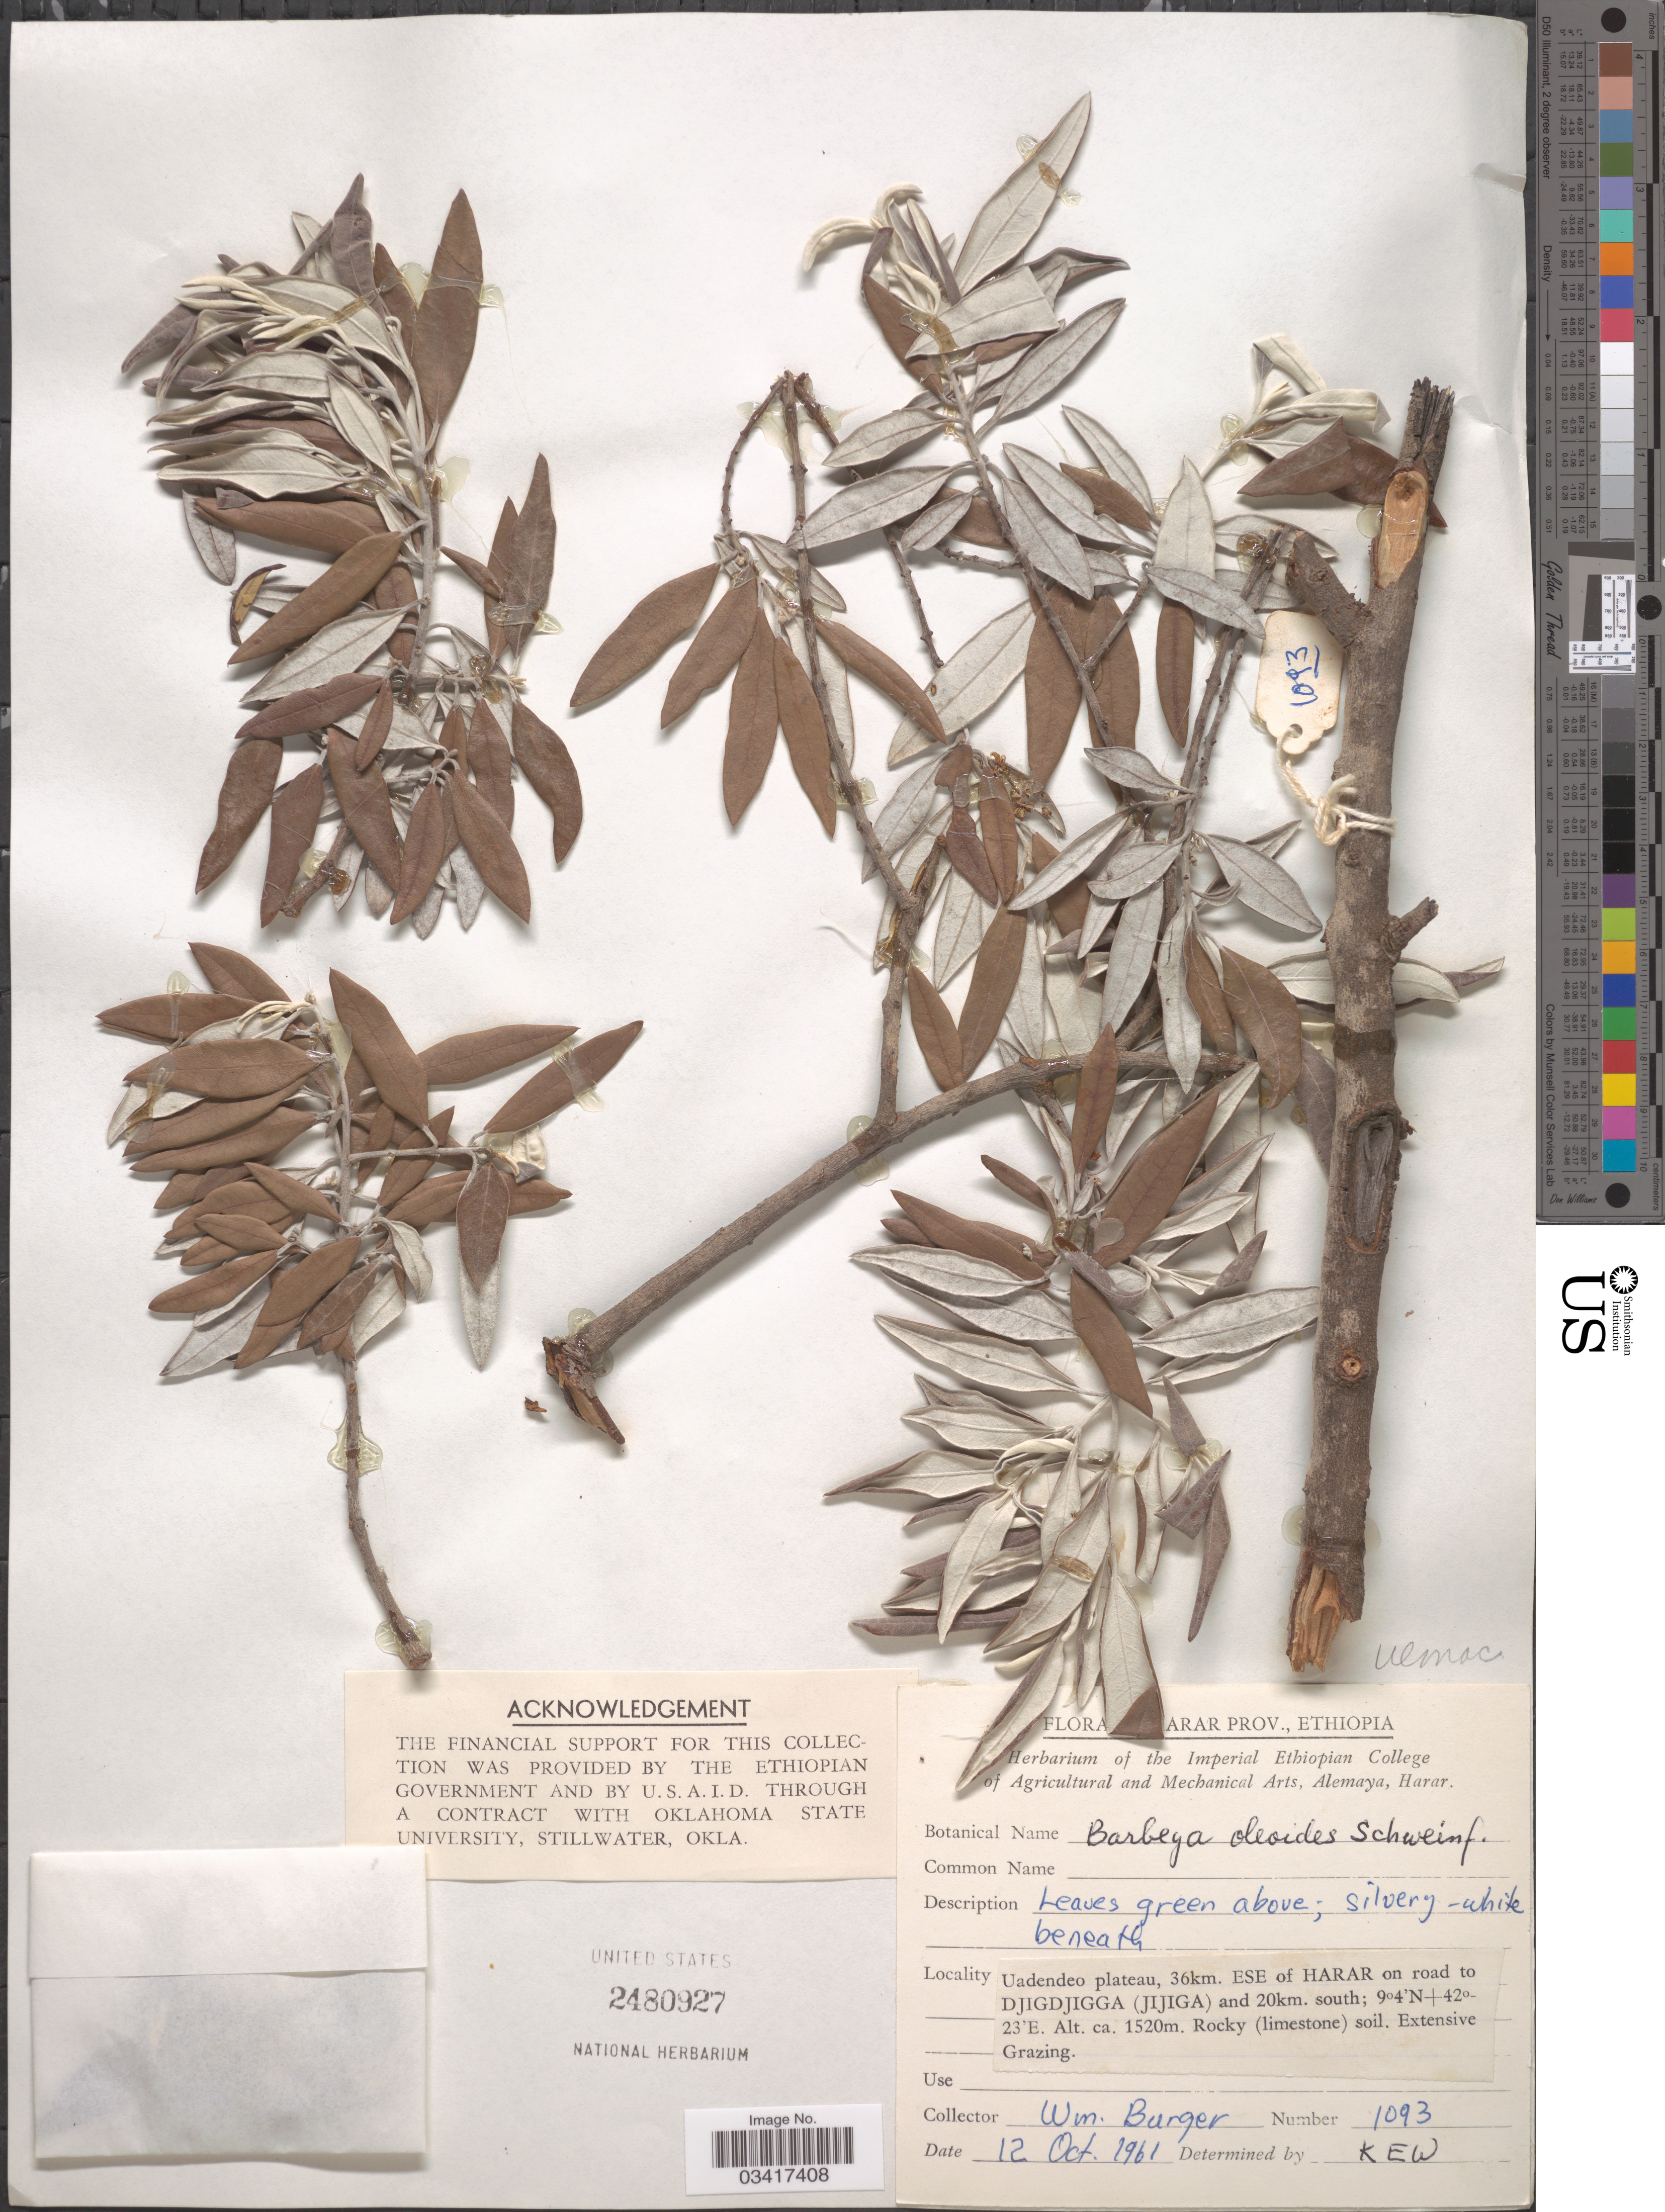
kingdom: Plantae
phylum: Tracheophyta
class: Magnoliopsida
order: Rosales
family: Barbeyaceae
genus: Barbeya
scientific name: Barbeya oleoides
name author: Schweinf.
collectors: W. Burger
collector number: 1093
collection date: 1961-10-12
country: Ethiopia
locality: Harar Prov., Uadendeo plateau, 36km. ESE of Harar on road to Djigdjigga (Jijiga) and 20km. south.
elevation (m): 1520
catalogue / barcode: US 2480927